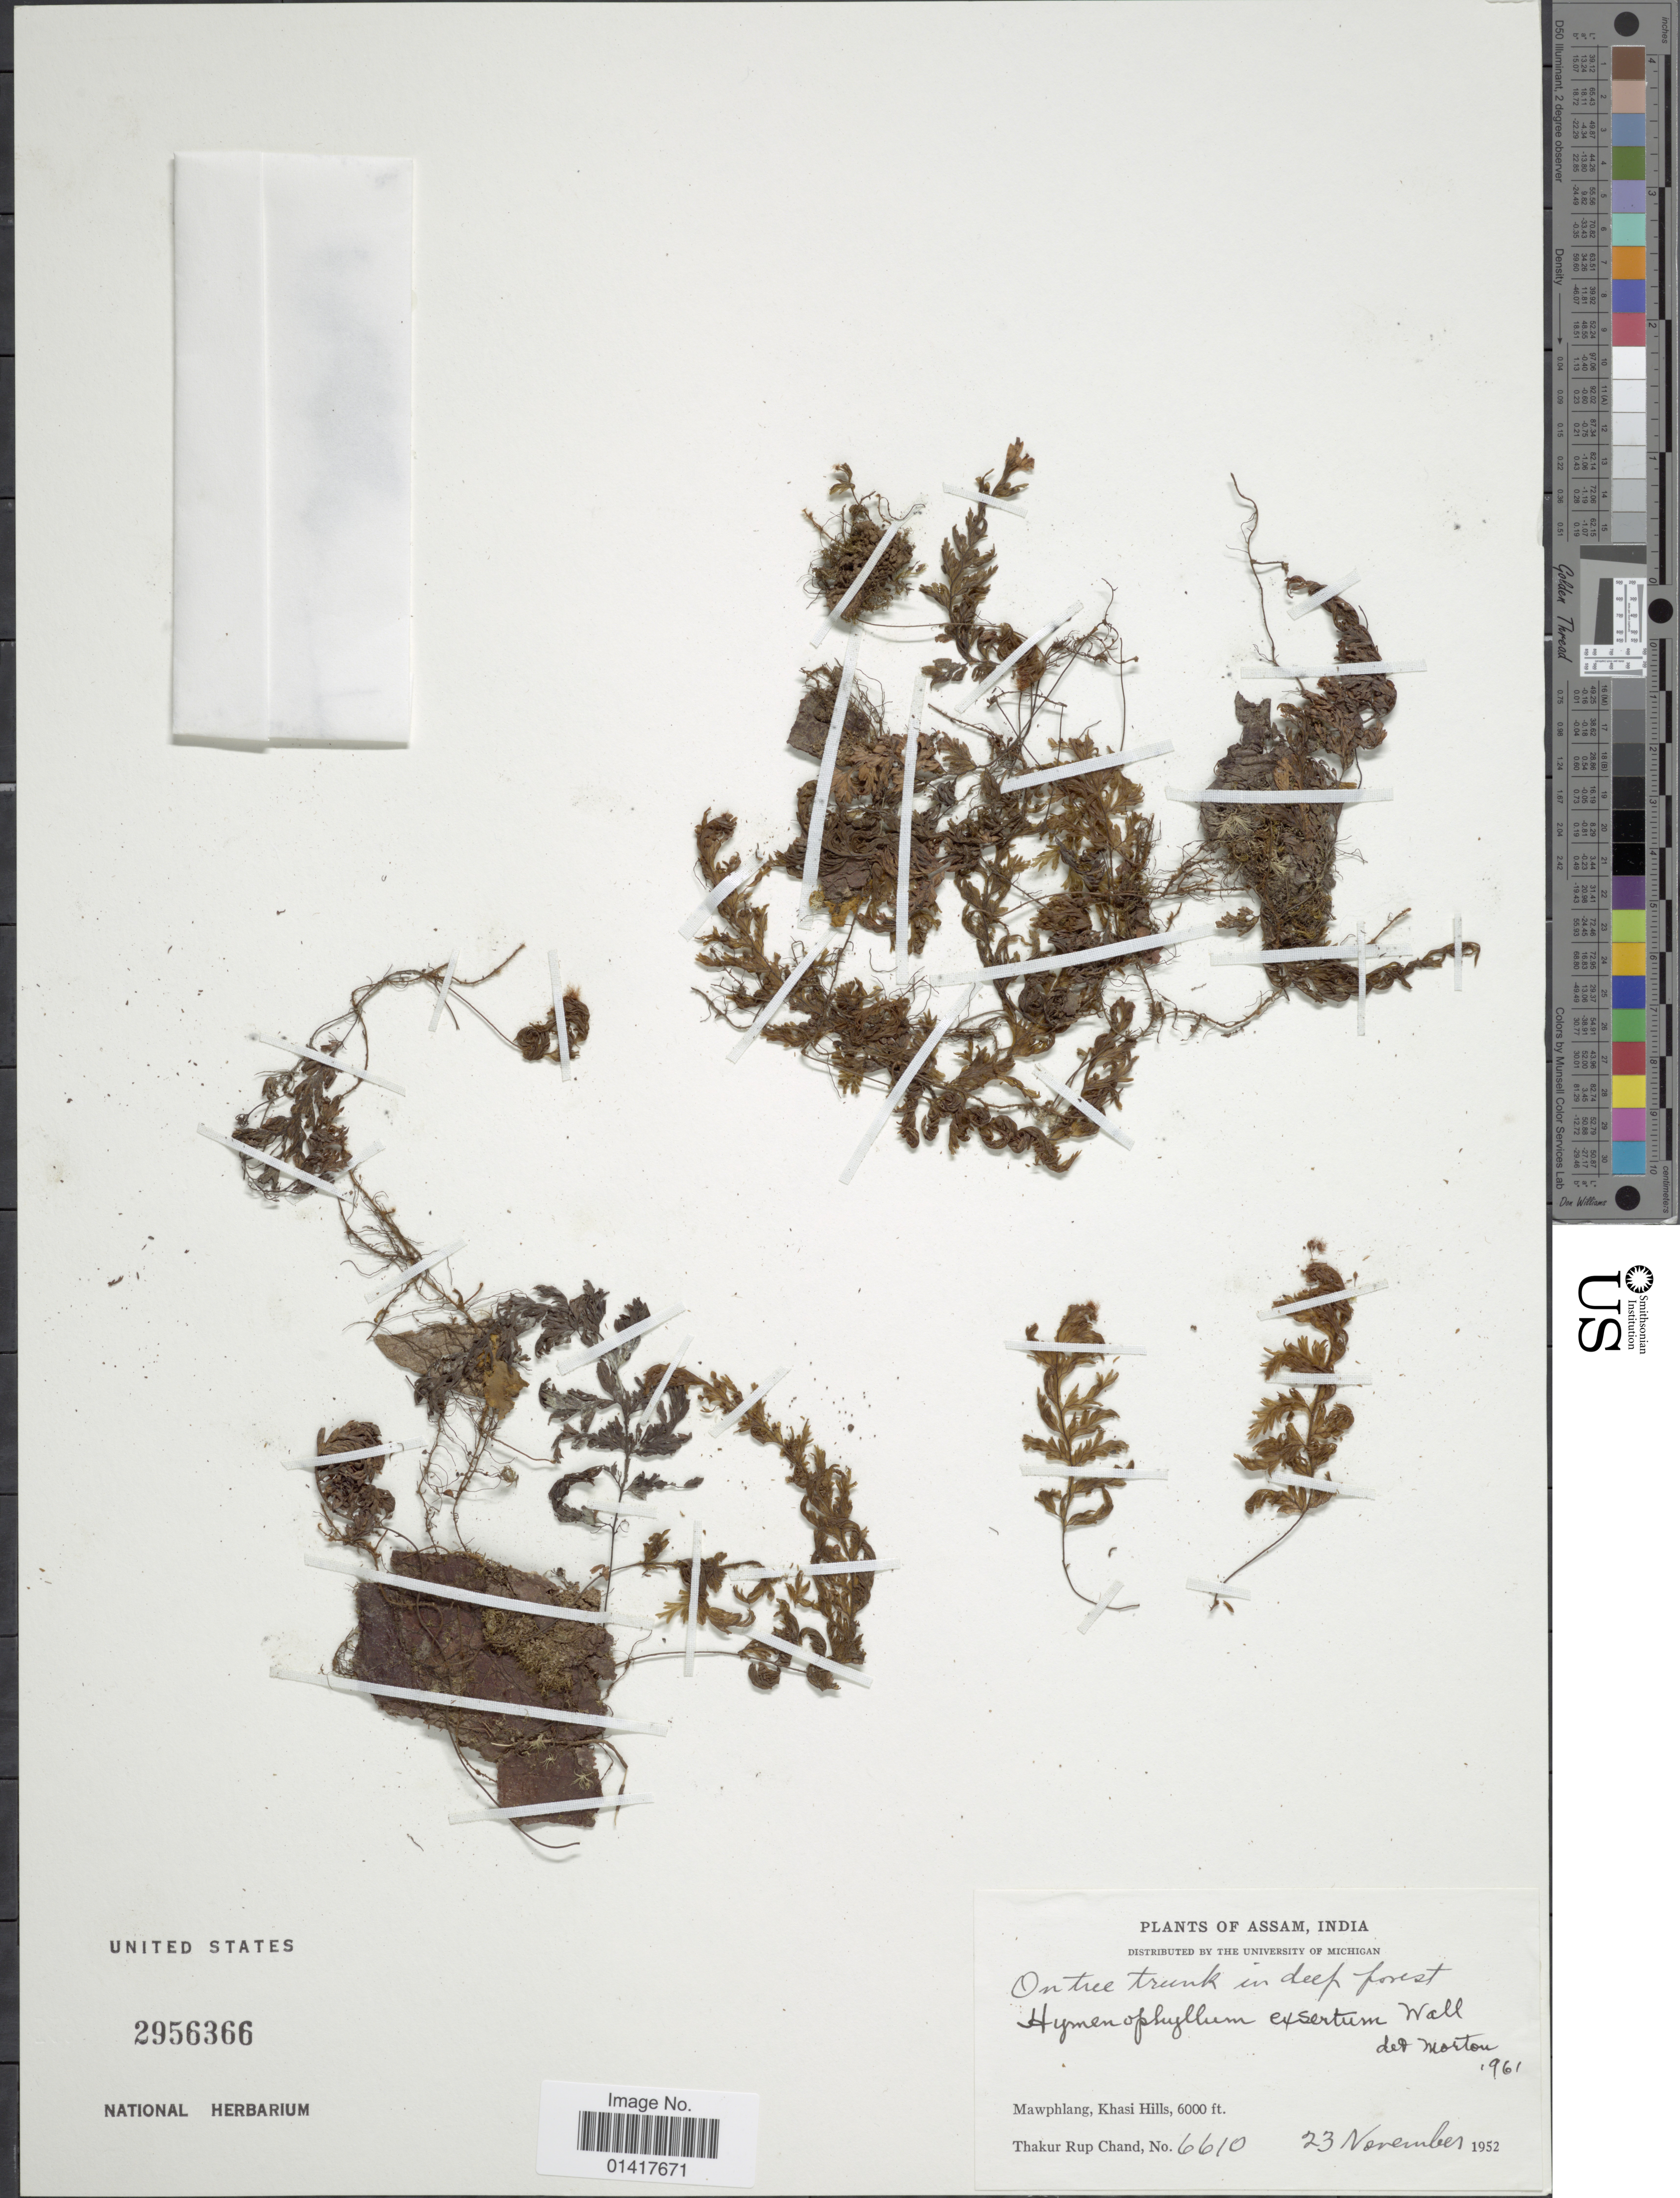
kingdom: Plantae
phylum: Tracheophyta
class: Polypodiopsida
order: Hymenophyllales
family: Hymenophyllaceae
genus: Hymenophyllum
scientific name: Hymenophyllum exsertum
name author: Wall. ex Hook.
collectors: T. R. Chand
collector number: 6610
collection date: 1952-11-23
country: India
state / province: Meghalaya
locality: Mawphlang, Khasi Hills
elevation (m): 1829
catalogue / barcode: US 2956366